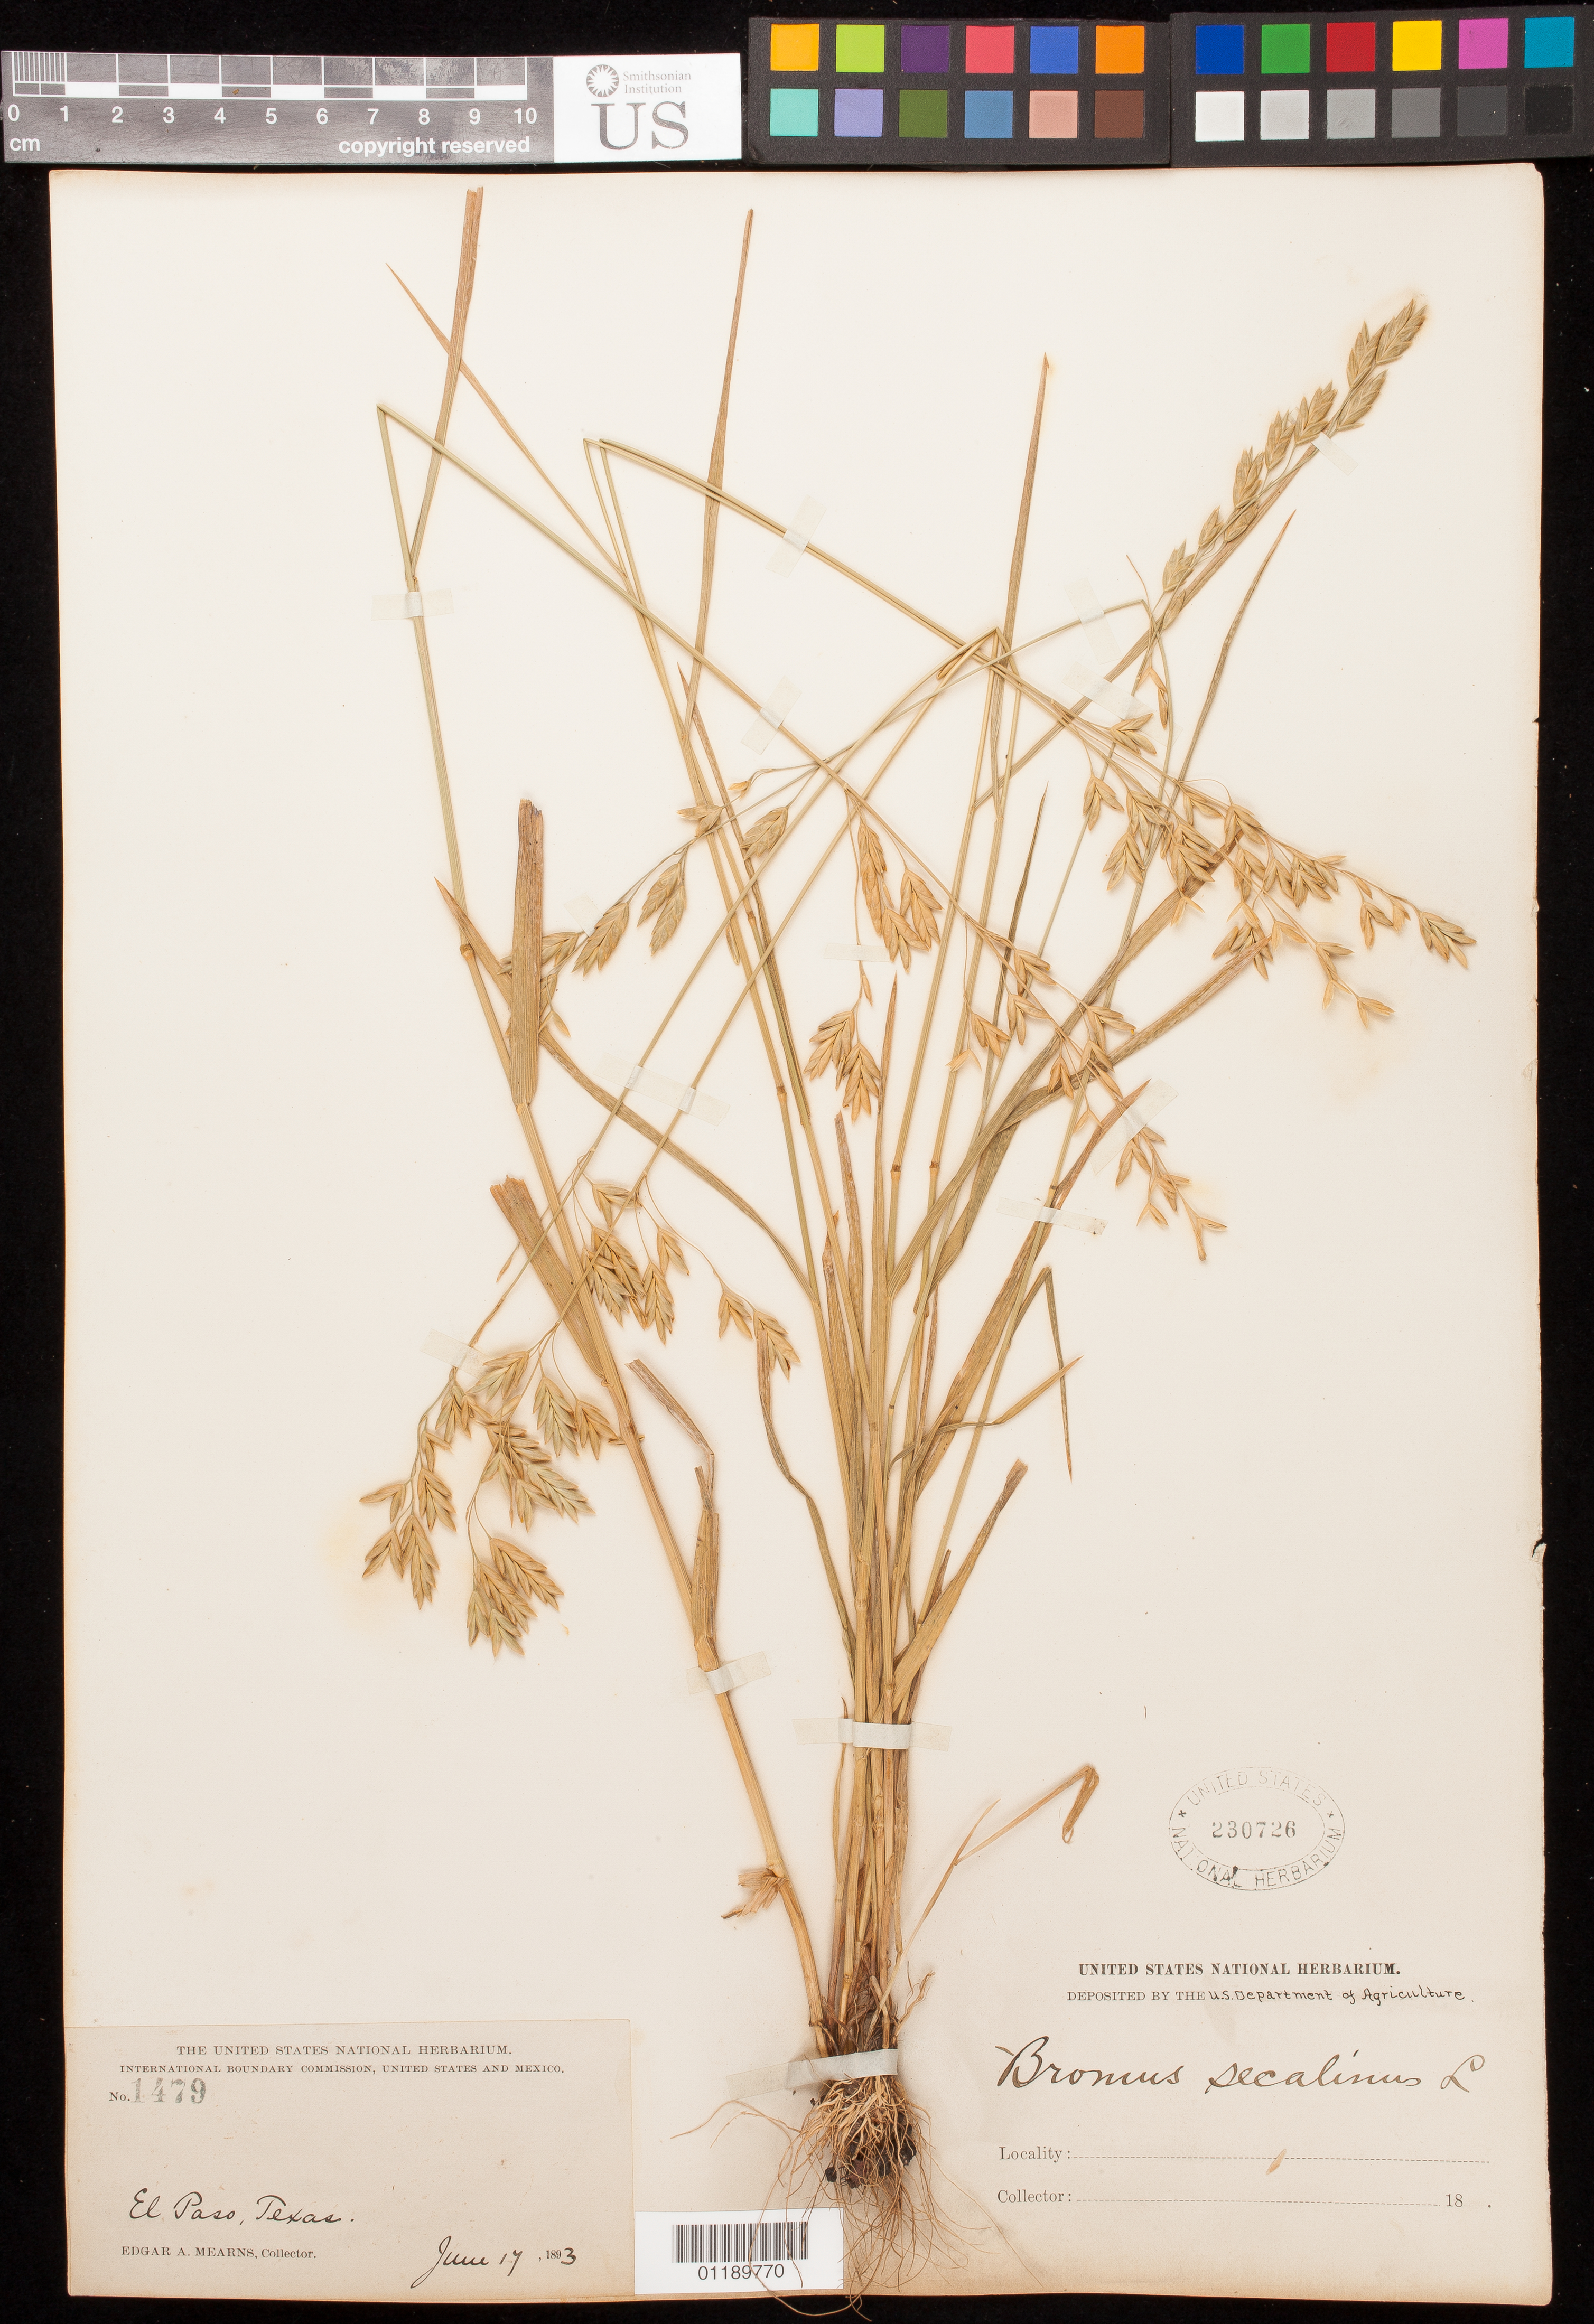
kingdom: Plantae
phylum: Tracheophyta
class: Liliopsida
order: Poales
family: Poaceae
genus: Bromus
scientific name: Bromus secalinus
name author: L.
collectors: E. A. Mearns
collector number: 1479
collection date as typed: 17 Jun 1893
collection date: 1893-06-17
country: United States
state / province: Texas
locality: El Paso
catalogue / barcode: US 230726